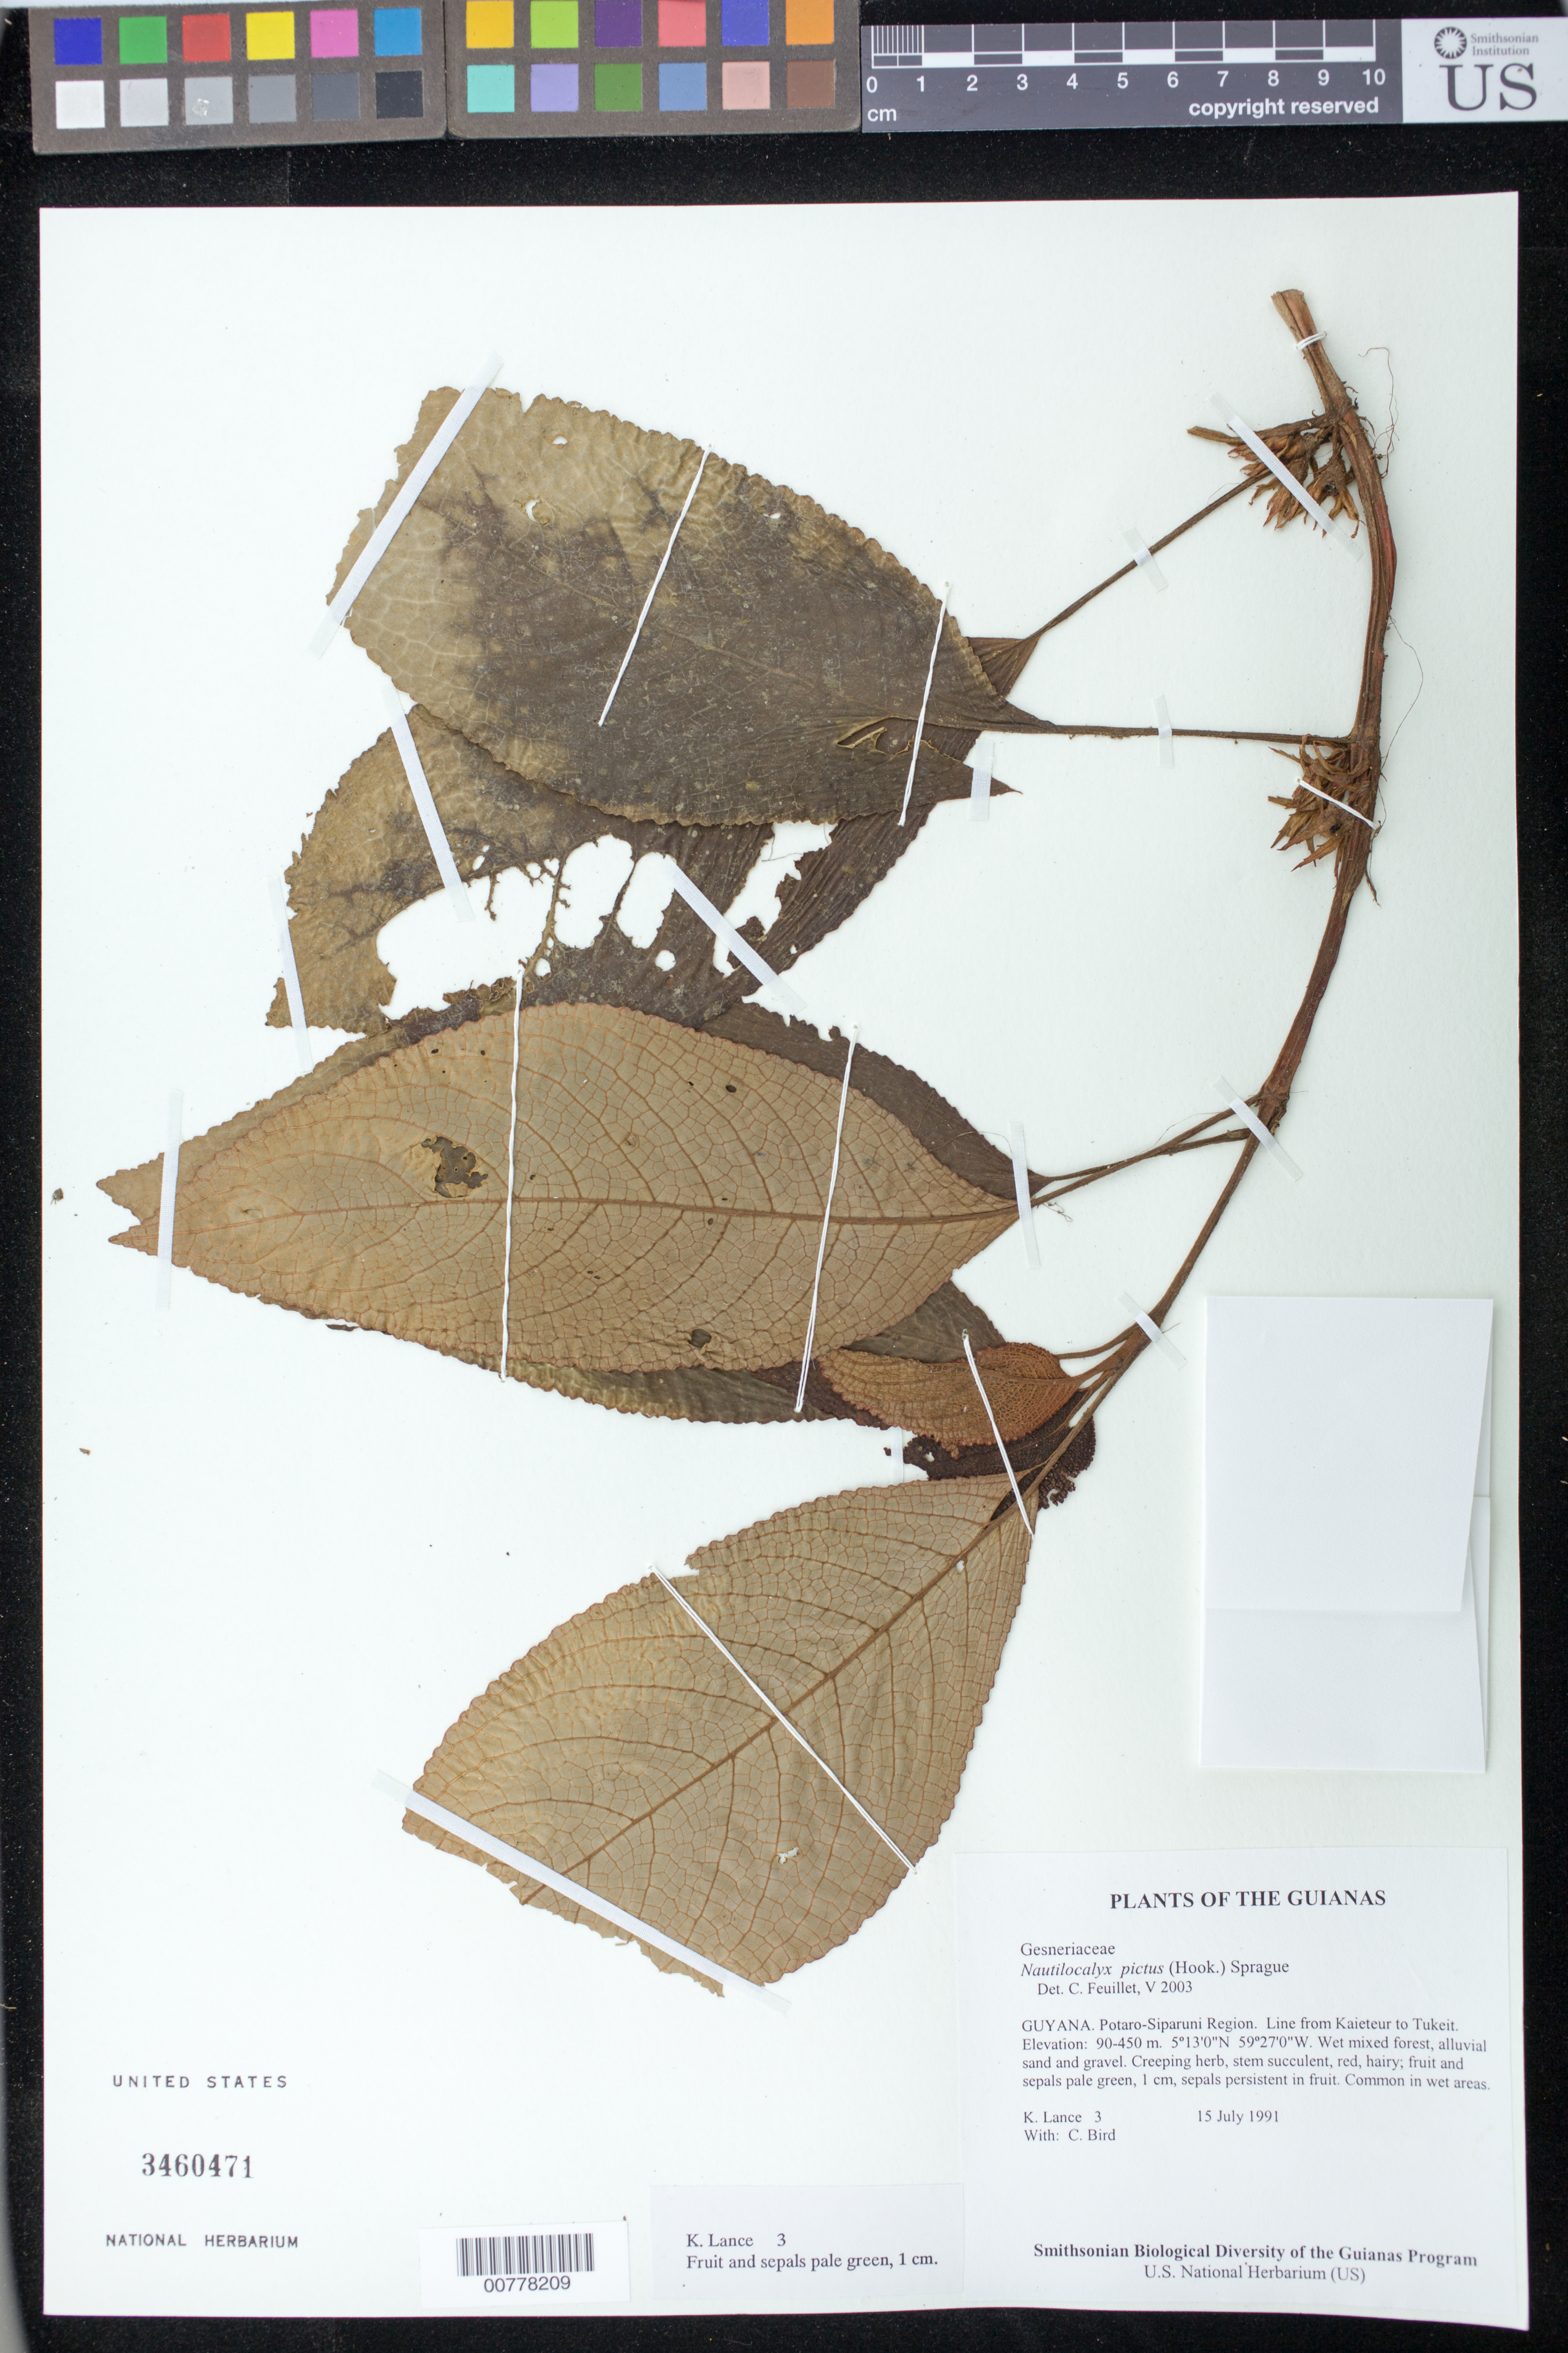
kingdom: Plantae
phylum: Tracheophyta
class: Magnoliopsida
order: Lamiales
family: Gesneriaceae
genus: Nautilocalyx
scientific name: Nautilocalyx pictus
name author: (Hook.) Sprague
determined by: Feuillet, C.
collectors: K. Lance & C. Bird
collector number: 3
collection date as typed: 15 July 1991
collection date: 1991-07-15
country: Guyana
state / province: Potaro-Siparuni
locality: Line from Kaieteur to Tukeit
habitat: Wet mixed forest, alluvial sand and gravel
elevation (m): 90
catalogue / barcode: US 3460471